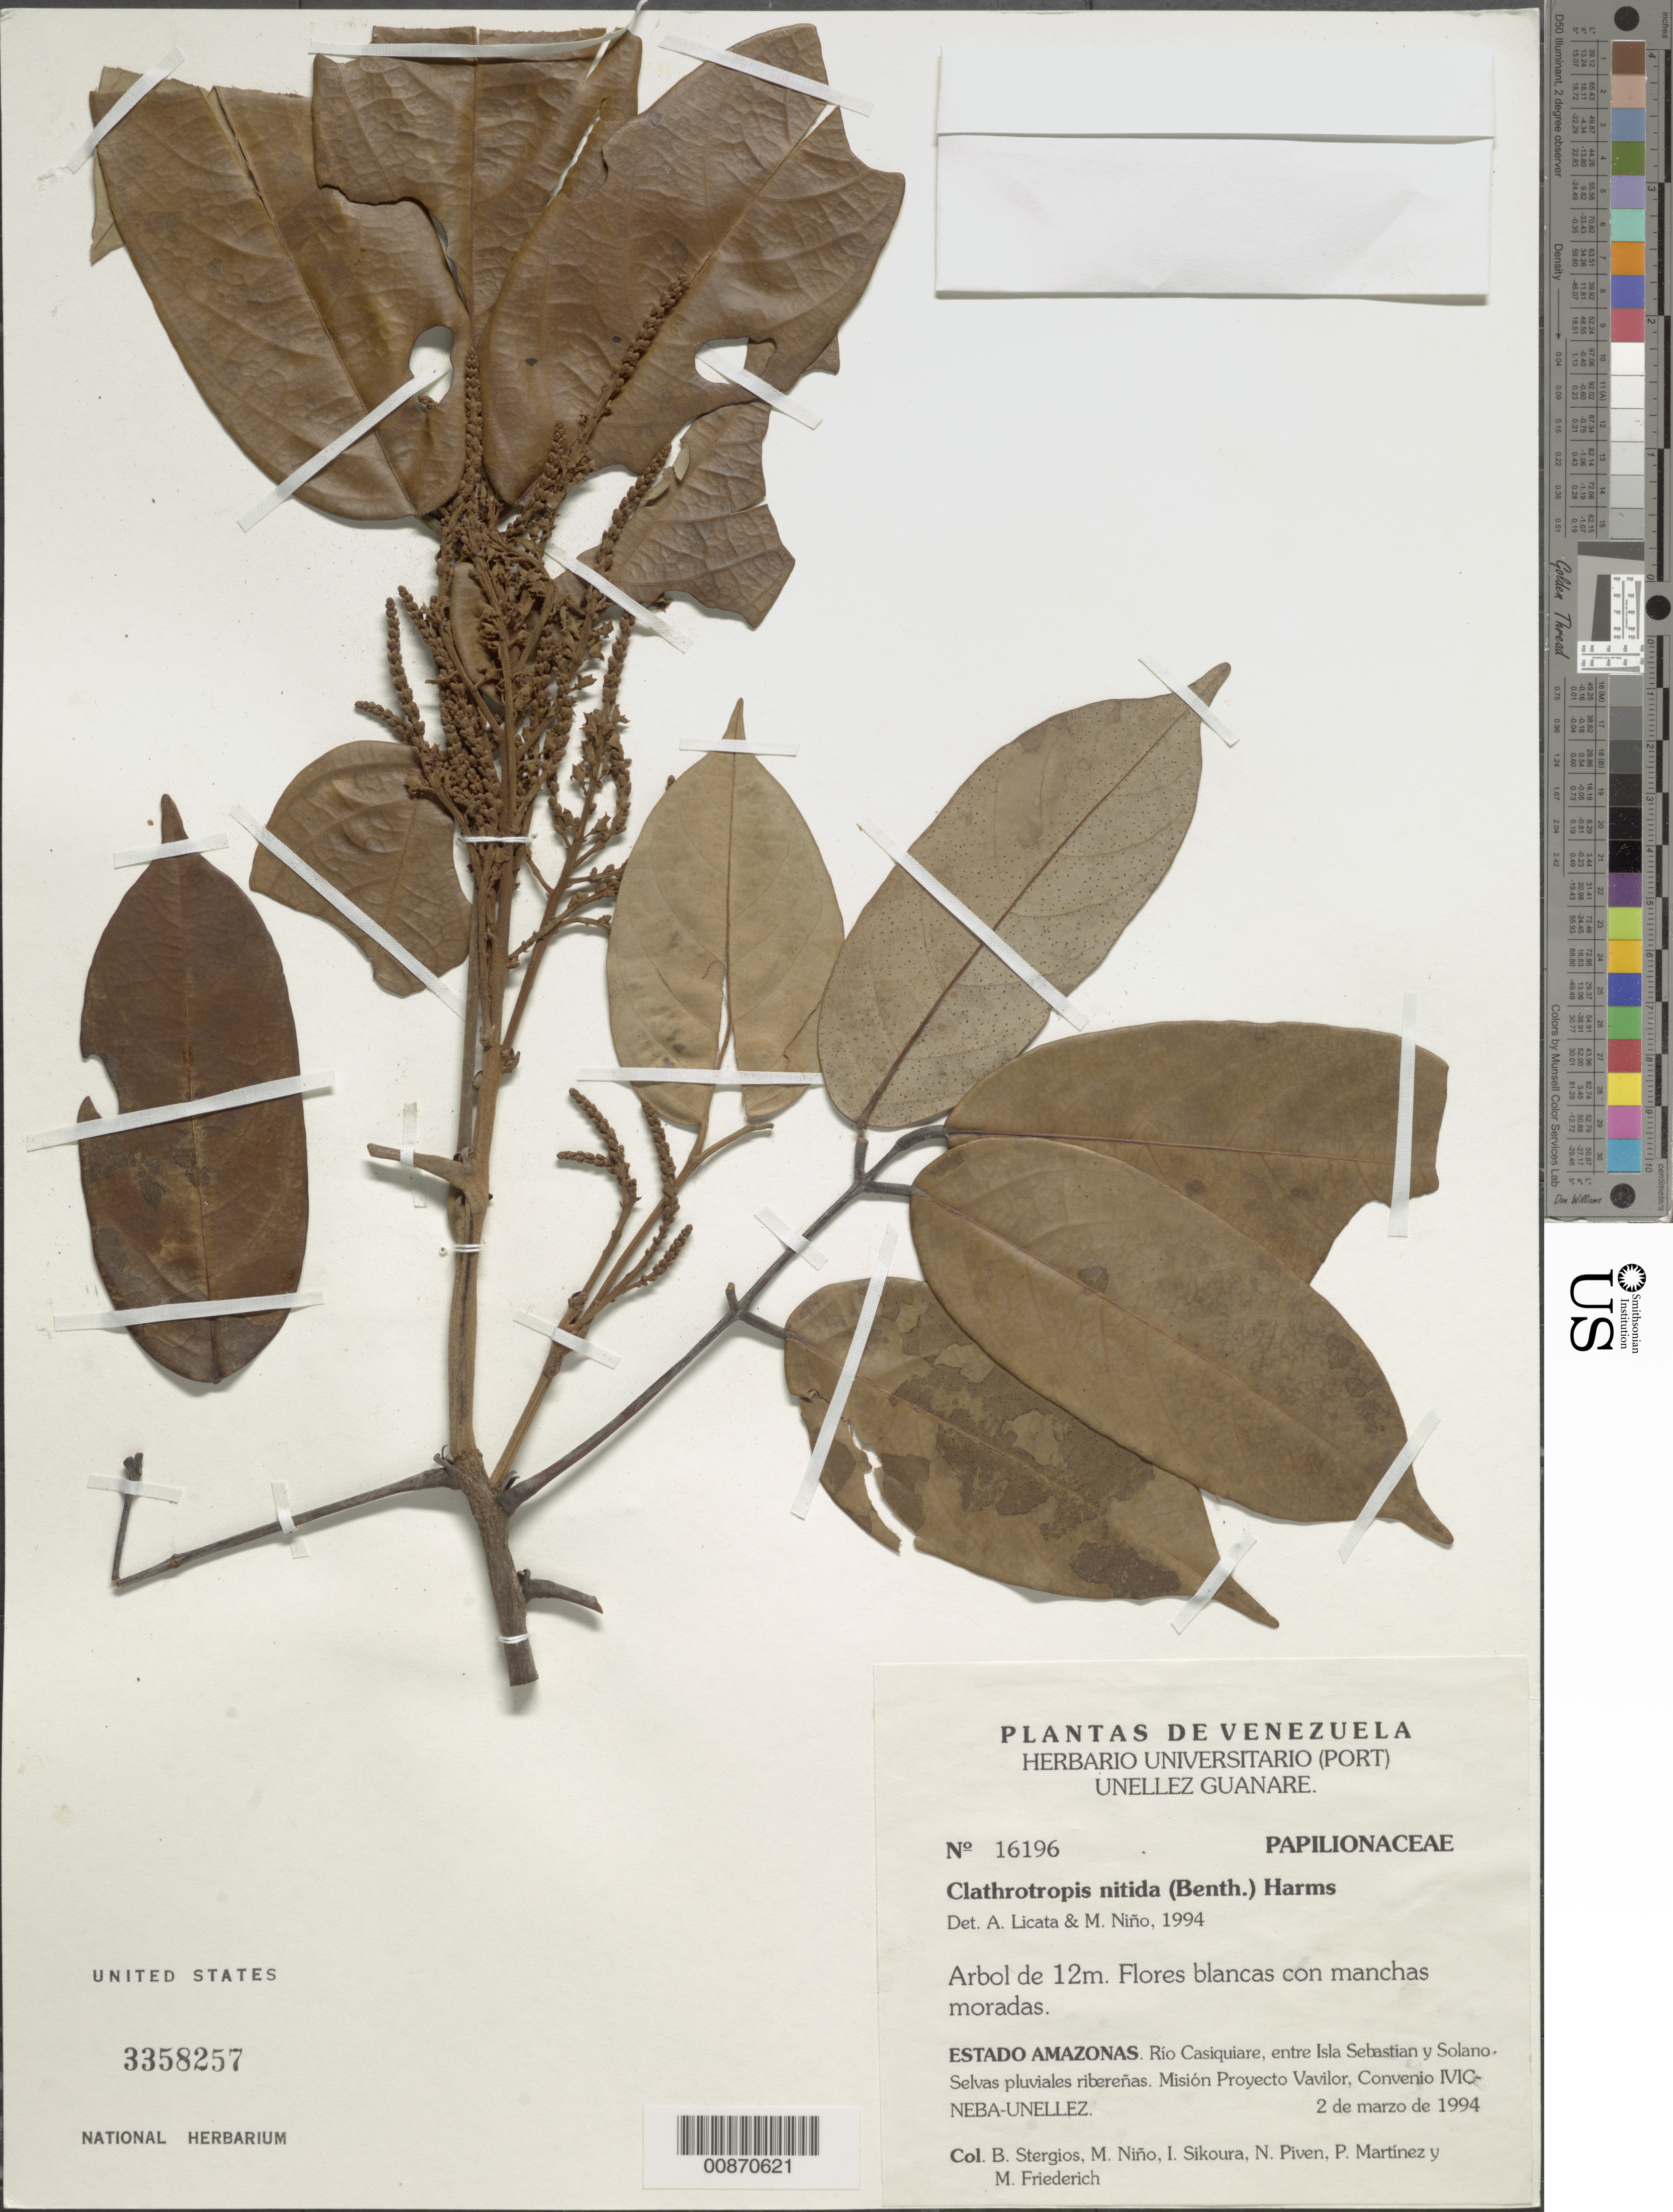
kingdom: Plantae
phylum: Tracheophyta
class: Magnoliopsida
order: Fabales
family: Fabaceae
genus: Clathrotropis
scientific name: Clathrotropis nitida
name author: Harms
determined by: Licata, A.; Niño, S. M.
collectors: B. G. Stergios, S. M. Niño, I. Sikoura, N. Piven, P. Martinez & N. Friederich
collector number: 16196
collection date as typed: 2-Mar-94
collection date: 1994-03-02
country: Venezuela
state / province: Amazonas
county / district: Río Negro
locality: Río Casiquiare, entre Isla Sebastian y Solano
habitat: Selvas pluviales riberenas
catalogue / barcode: US 3358257